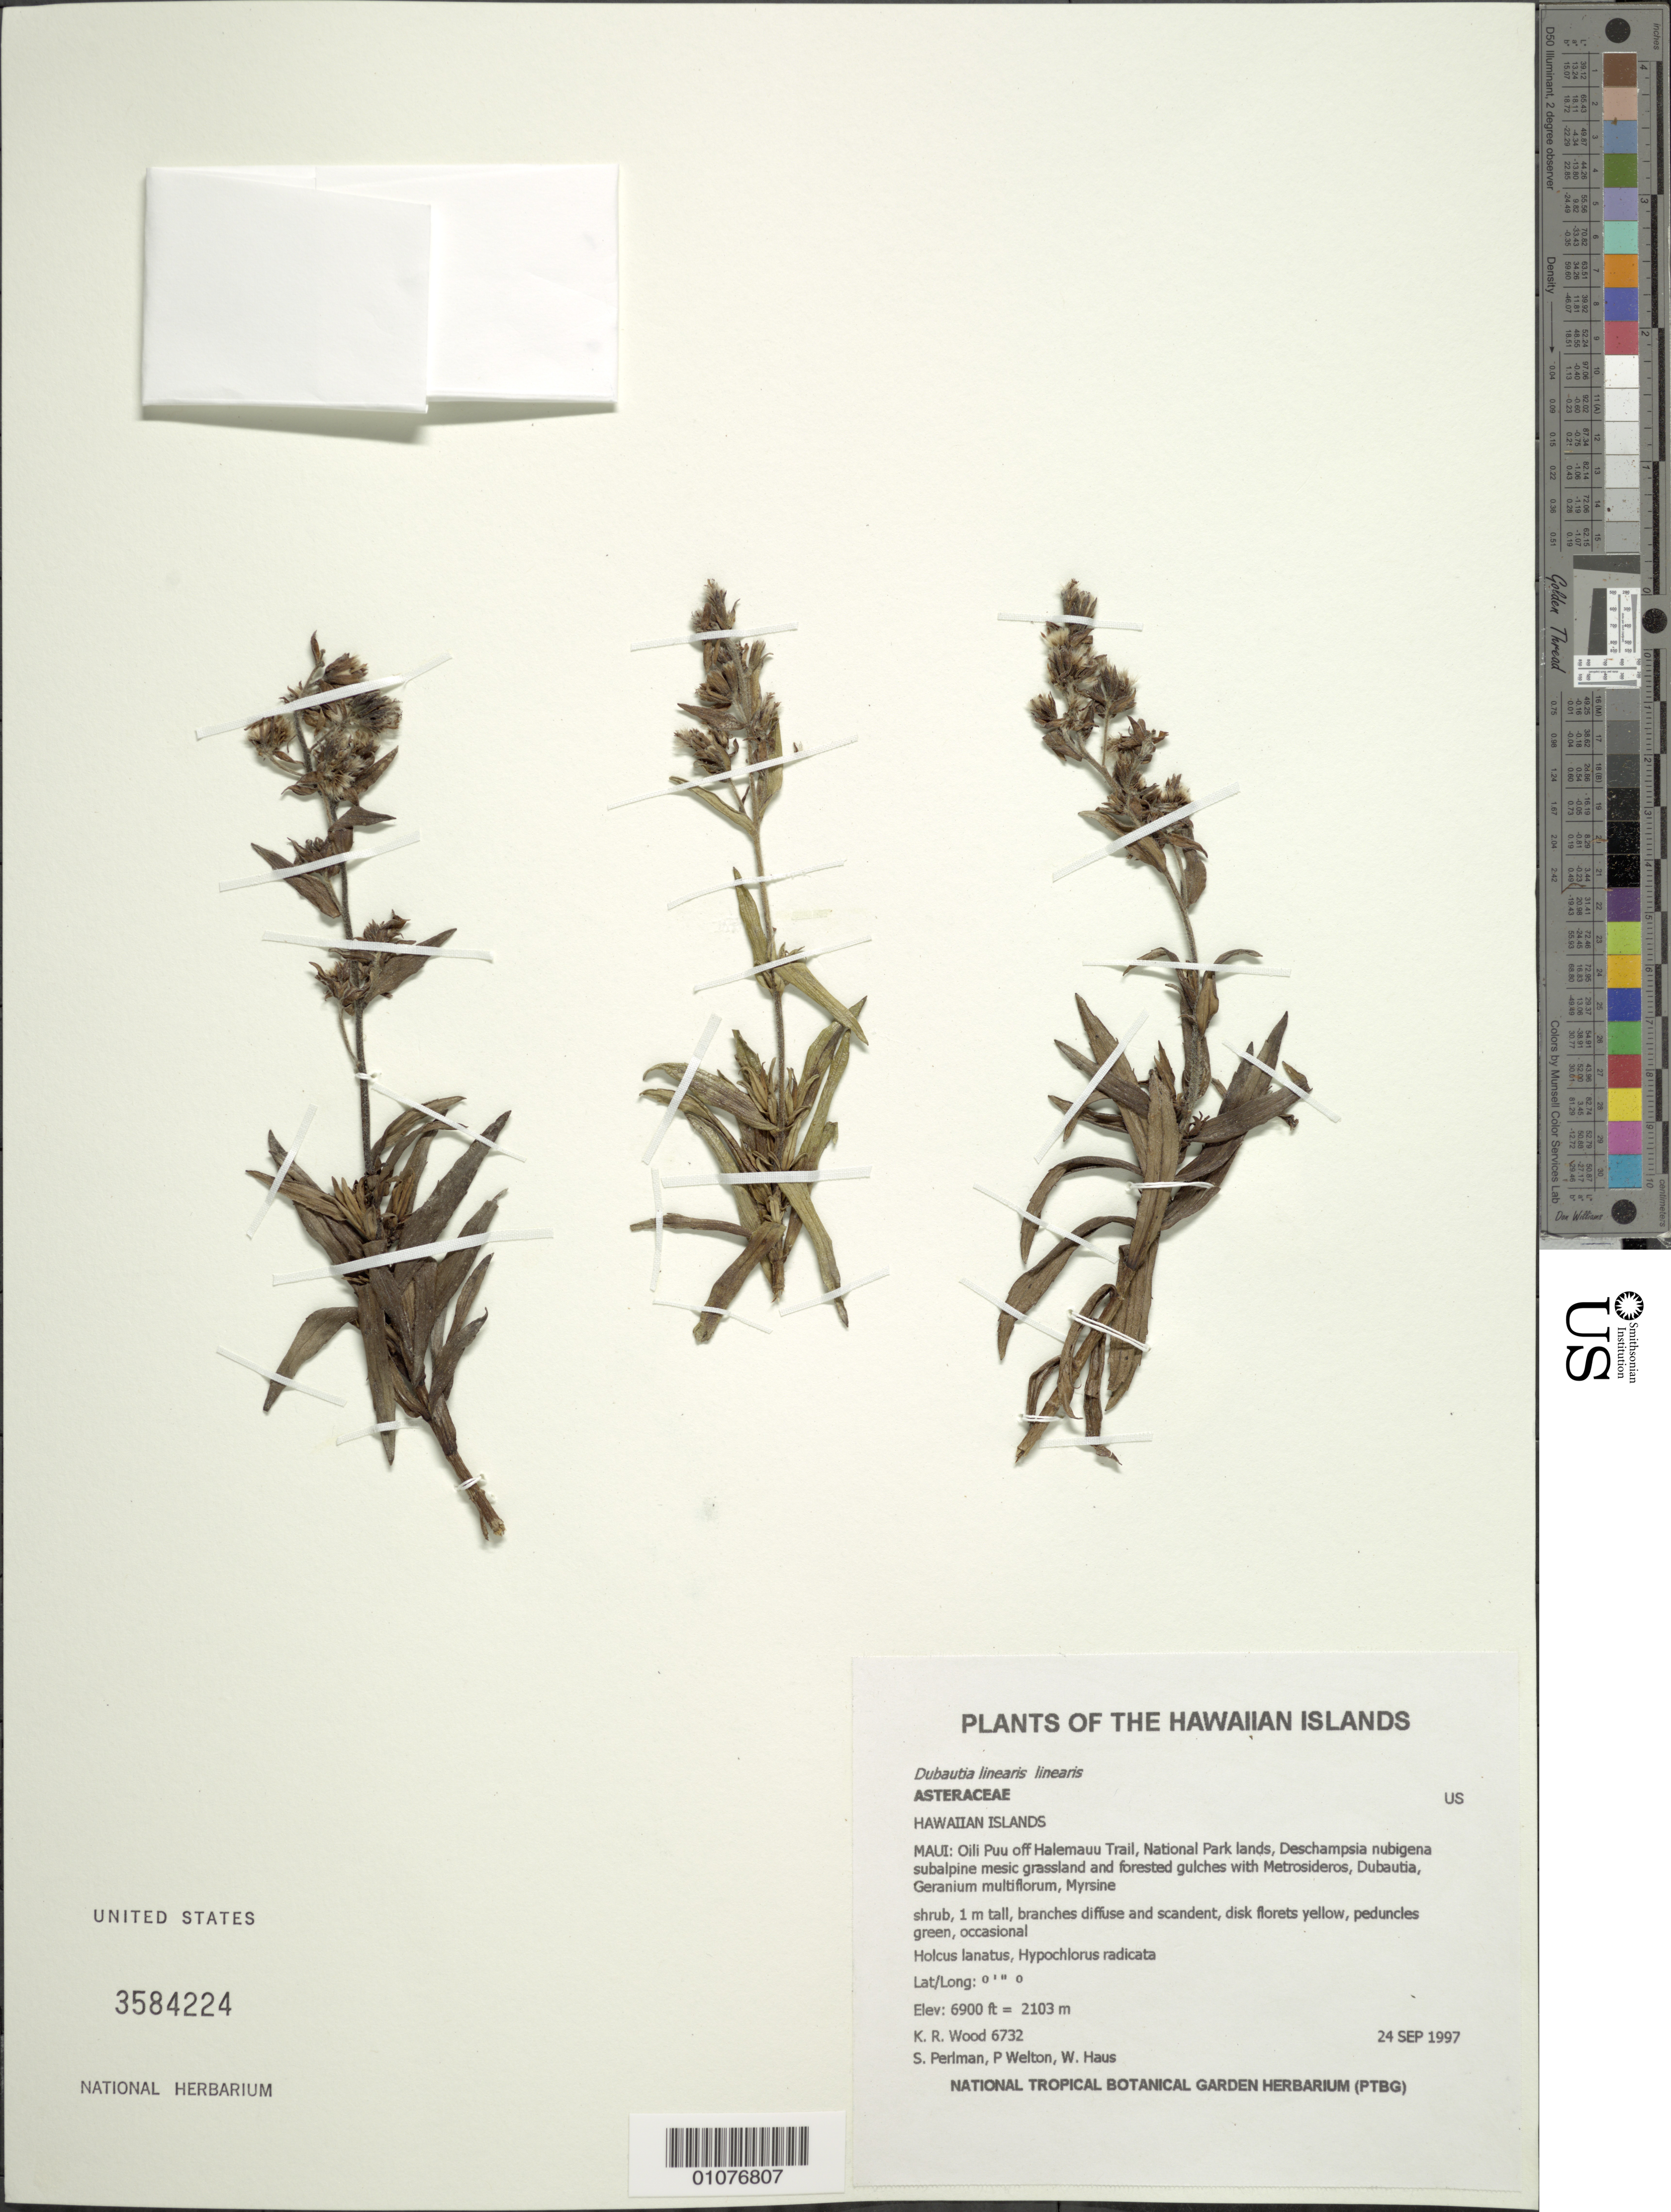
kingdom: Plantae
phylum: Tracheophyta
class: Magnoliopsida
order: Asterales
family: Asteraceae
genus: Dubautia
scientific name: Dubautia linearis subsp. linearis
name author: (Gaudich.) D.D. Keck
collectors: K. R. Wood, S. P. Perlman, P. Welton & W. Haus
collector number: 6732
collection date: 1997-09-24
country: United States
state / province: Hawaii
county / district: Maui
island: Maui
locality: Oili Puu off Halemauu Trail, National Park lands.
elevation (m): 2103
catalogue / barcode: US 3584224